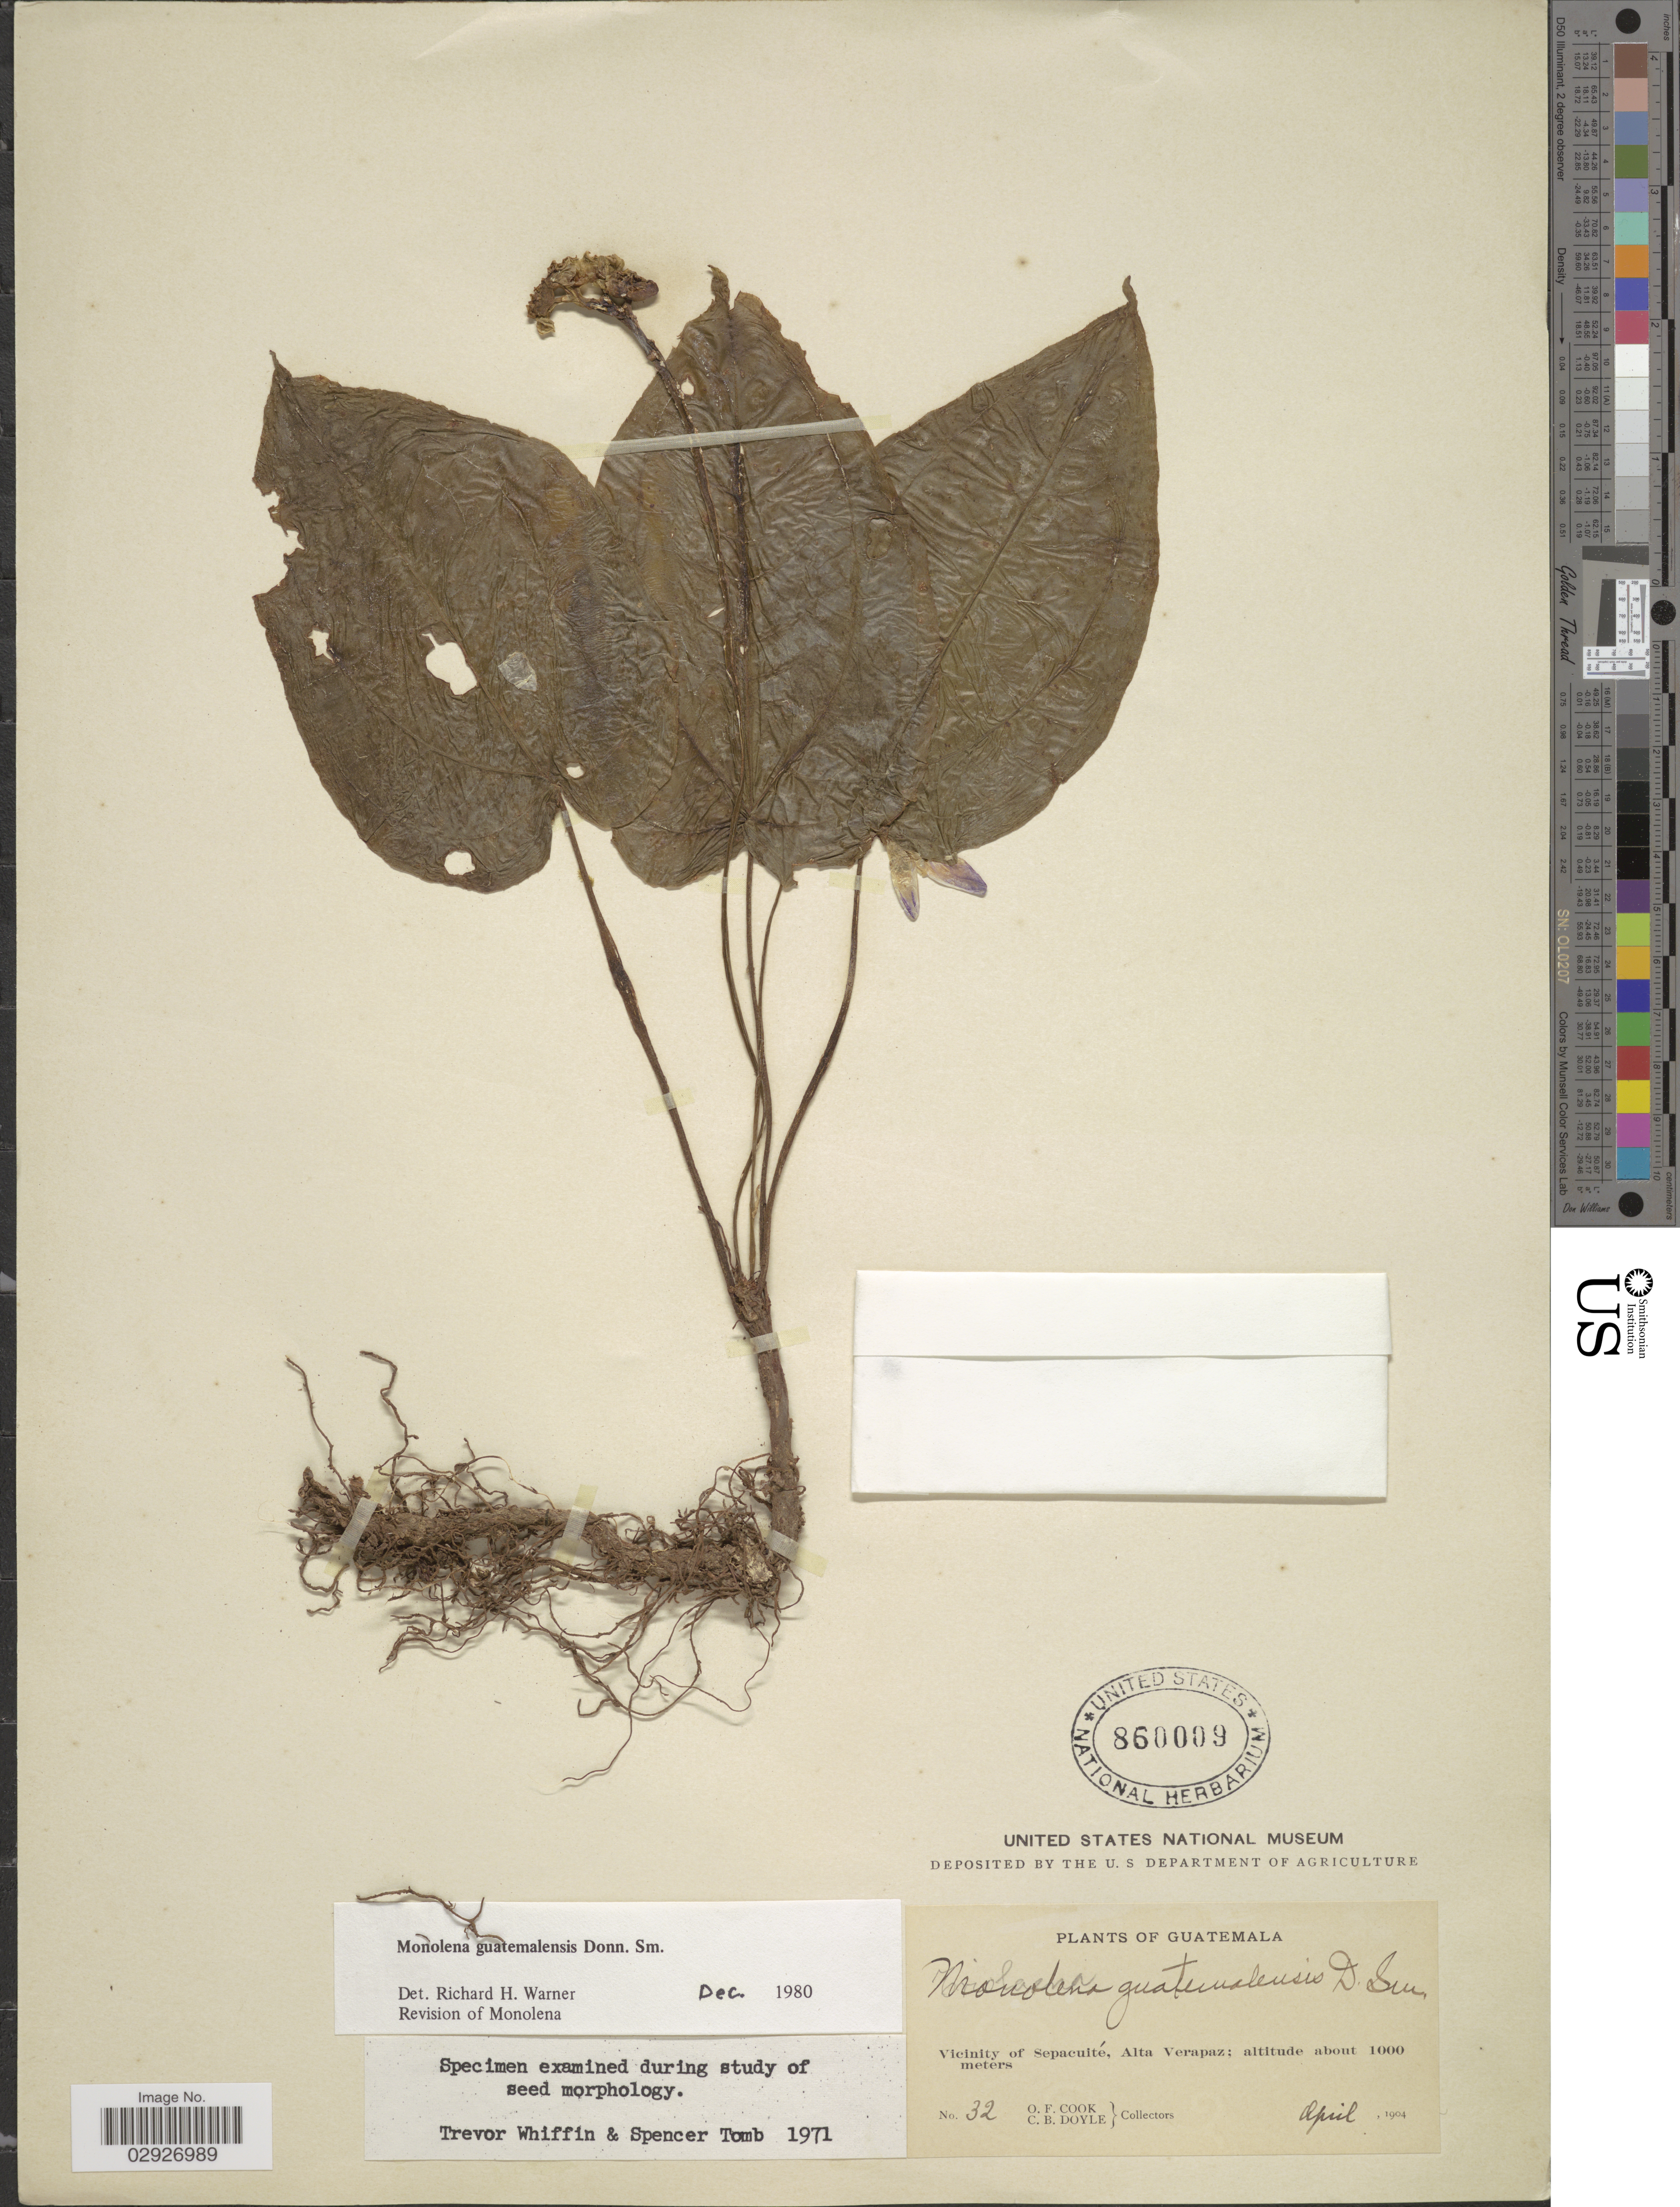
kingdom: Plantae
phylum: Tracheophyta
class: Magnoliopsida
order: Myrtales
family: Melastomataceae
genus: Monolena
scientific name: Monolena guatemalensis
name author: Donn. Sm.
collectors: O. F. Cook & C. Doyle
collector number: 32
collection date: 1904-04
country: Guatemala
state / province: Alta Verapaz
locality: Vicinity of Sepacuité, Alta Verapaz.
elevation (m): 1000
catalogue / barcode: US 860009